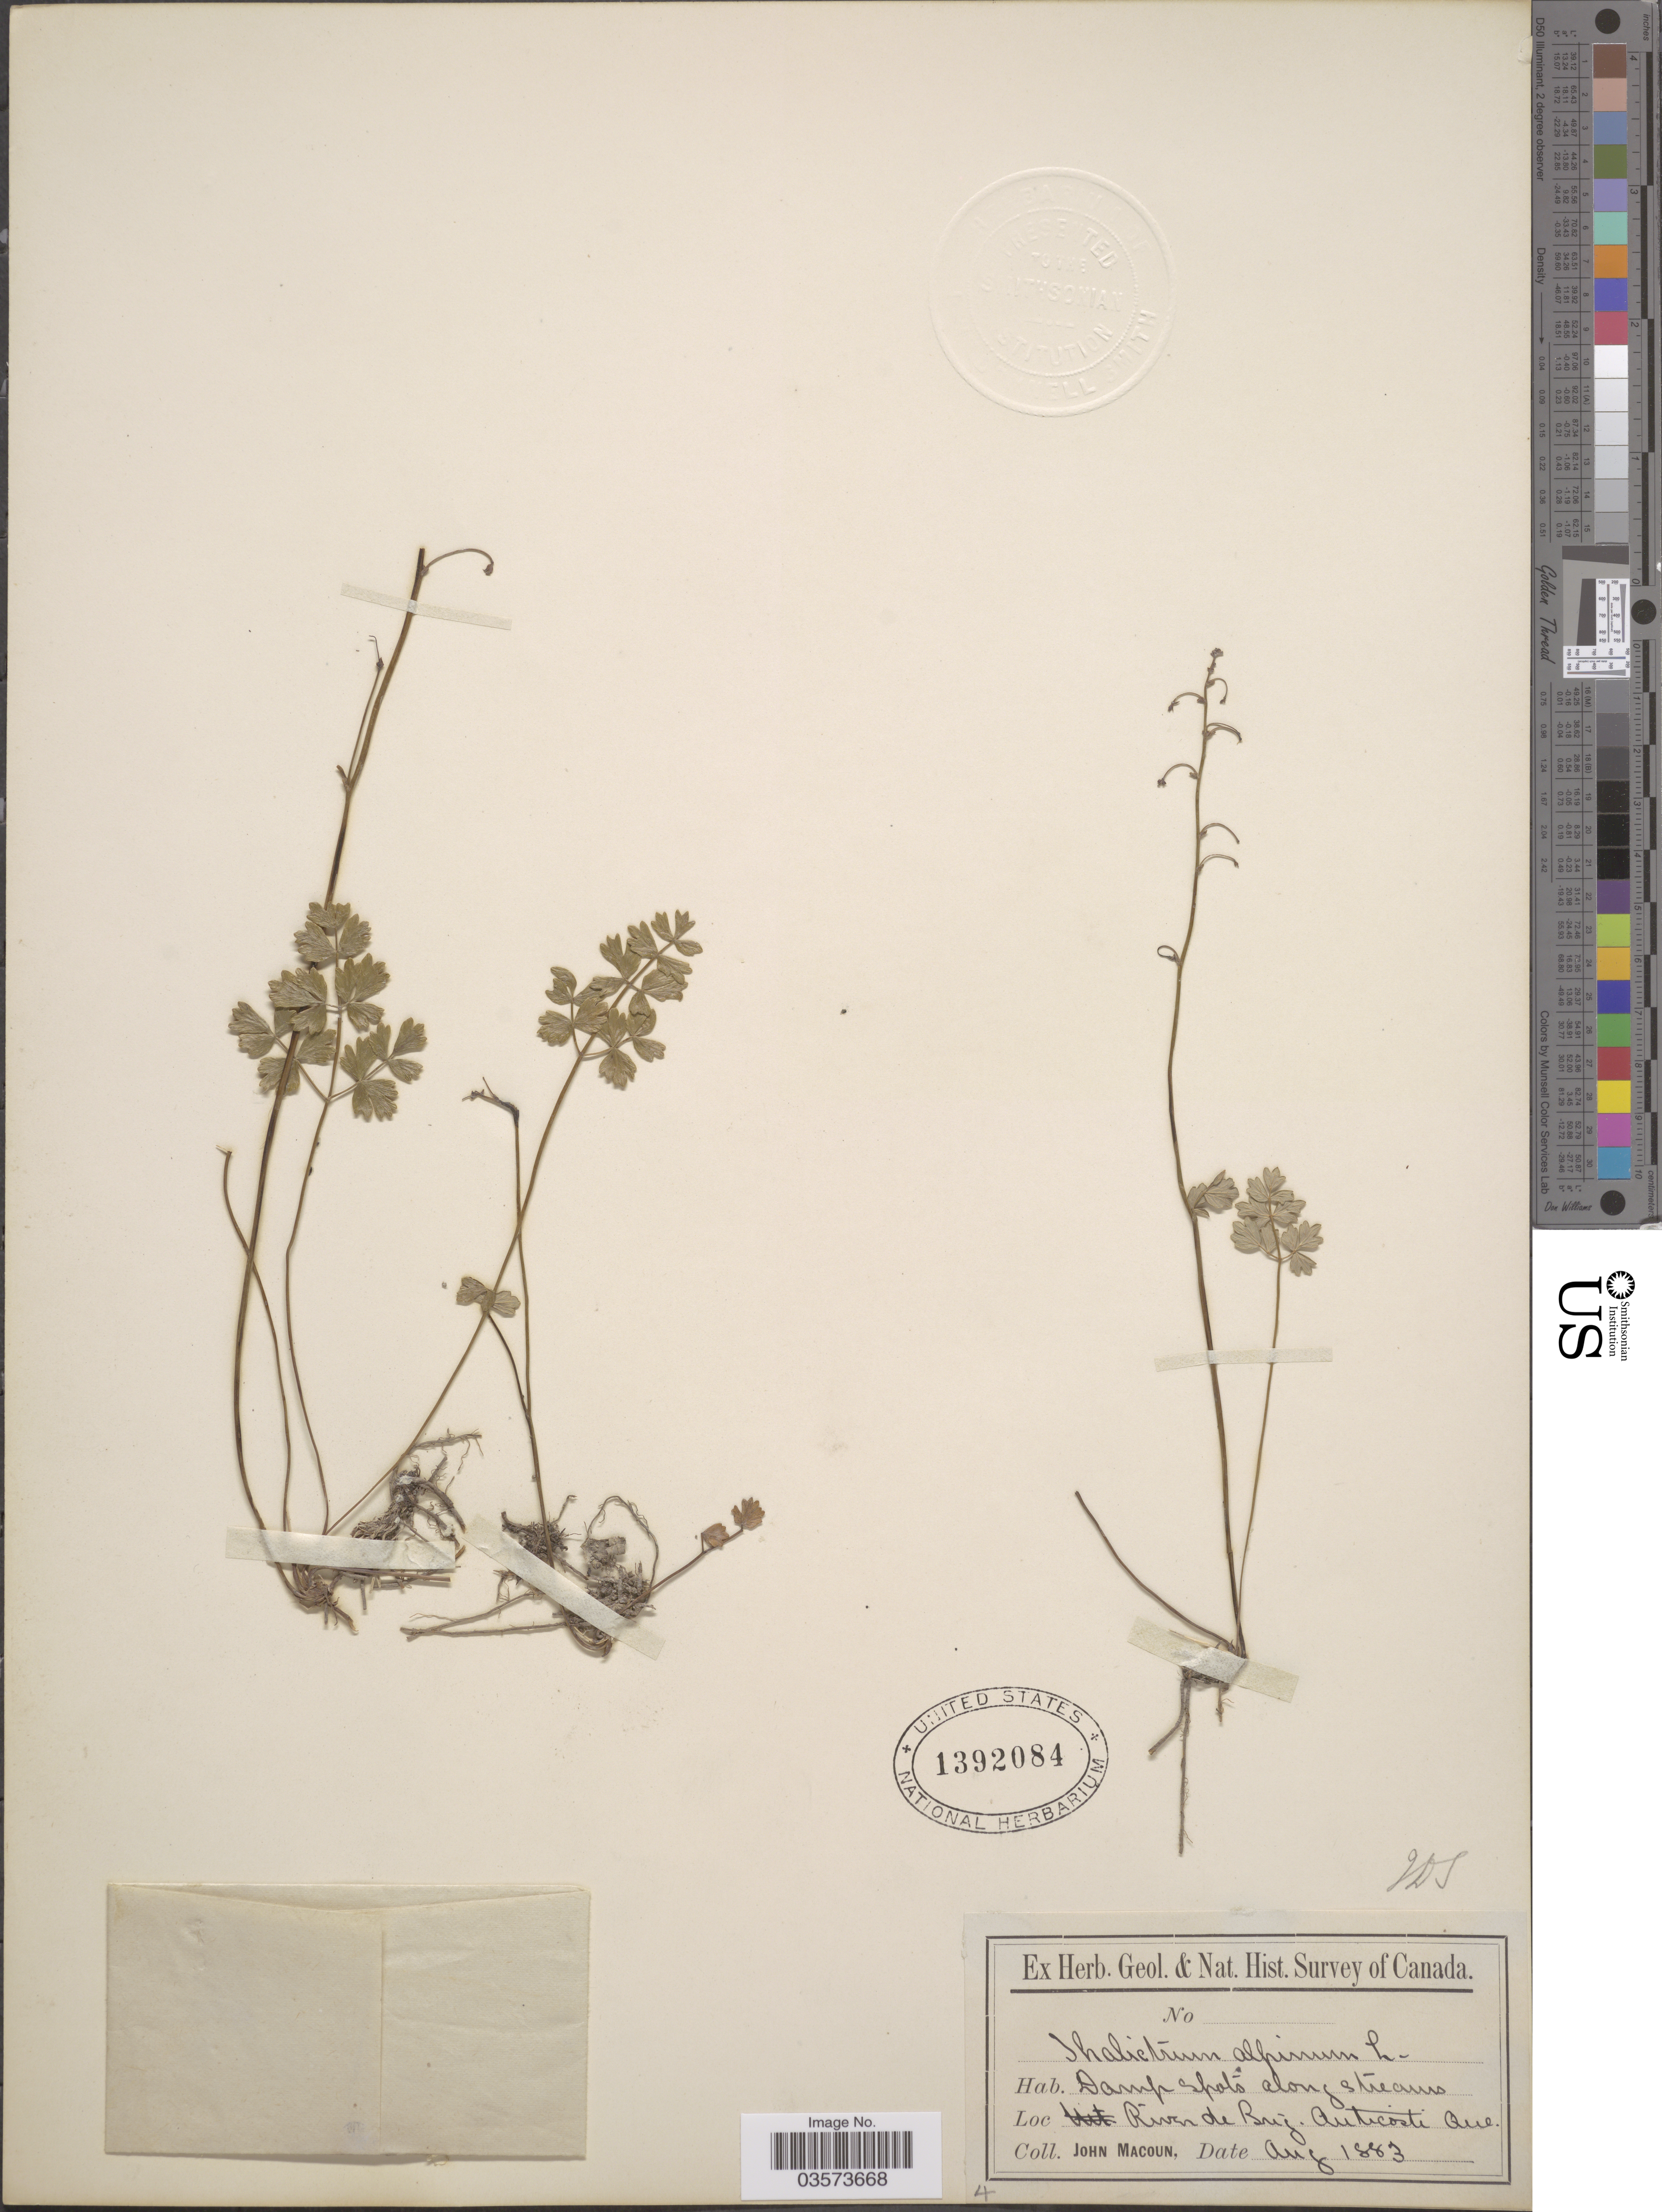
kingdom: Plantae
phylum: Tracheophyta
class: Magnoliopsida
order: Ranunculales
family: Ranunculaceae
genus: Thalictrum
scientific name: Thalictrum alpinum var. typicum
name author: B. Boivin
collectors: J. Macoun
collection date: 1883-08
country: Canada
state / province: Quebec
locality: River de Brig. Anticosti.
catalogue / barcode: US 1392084